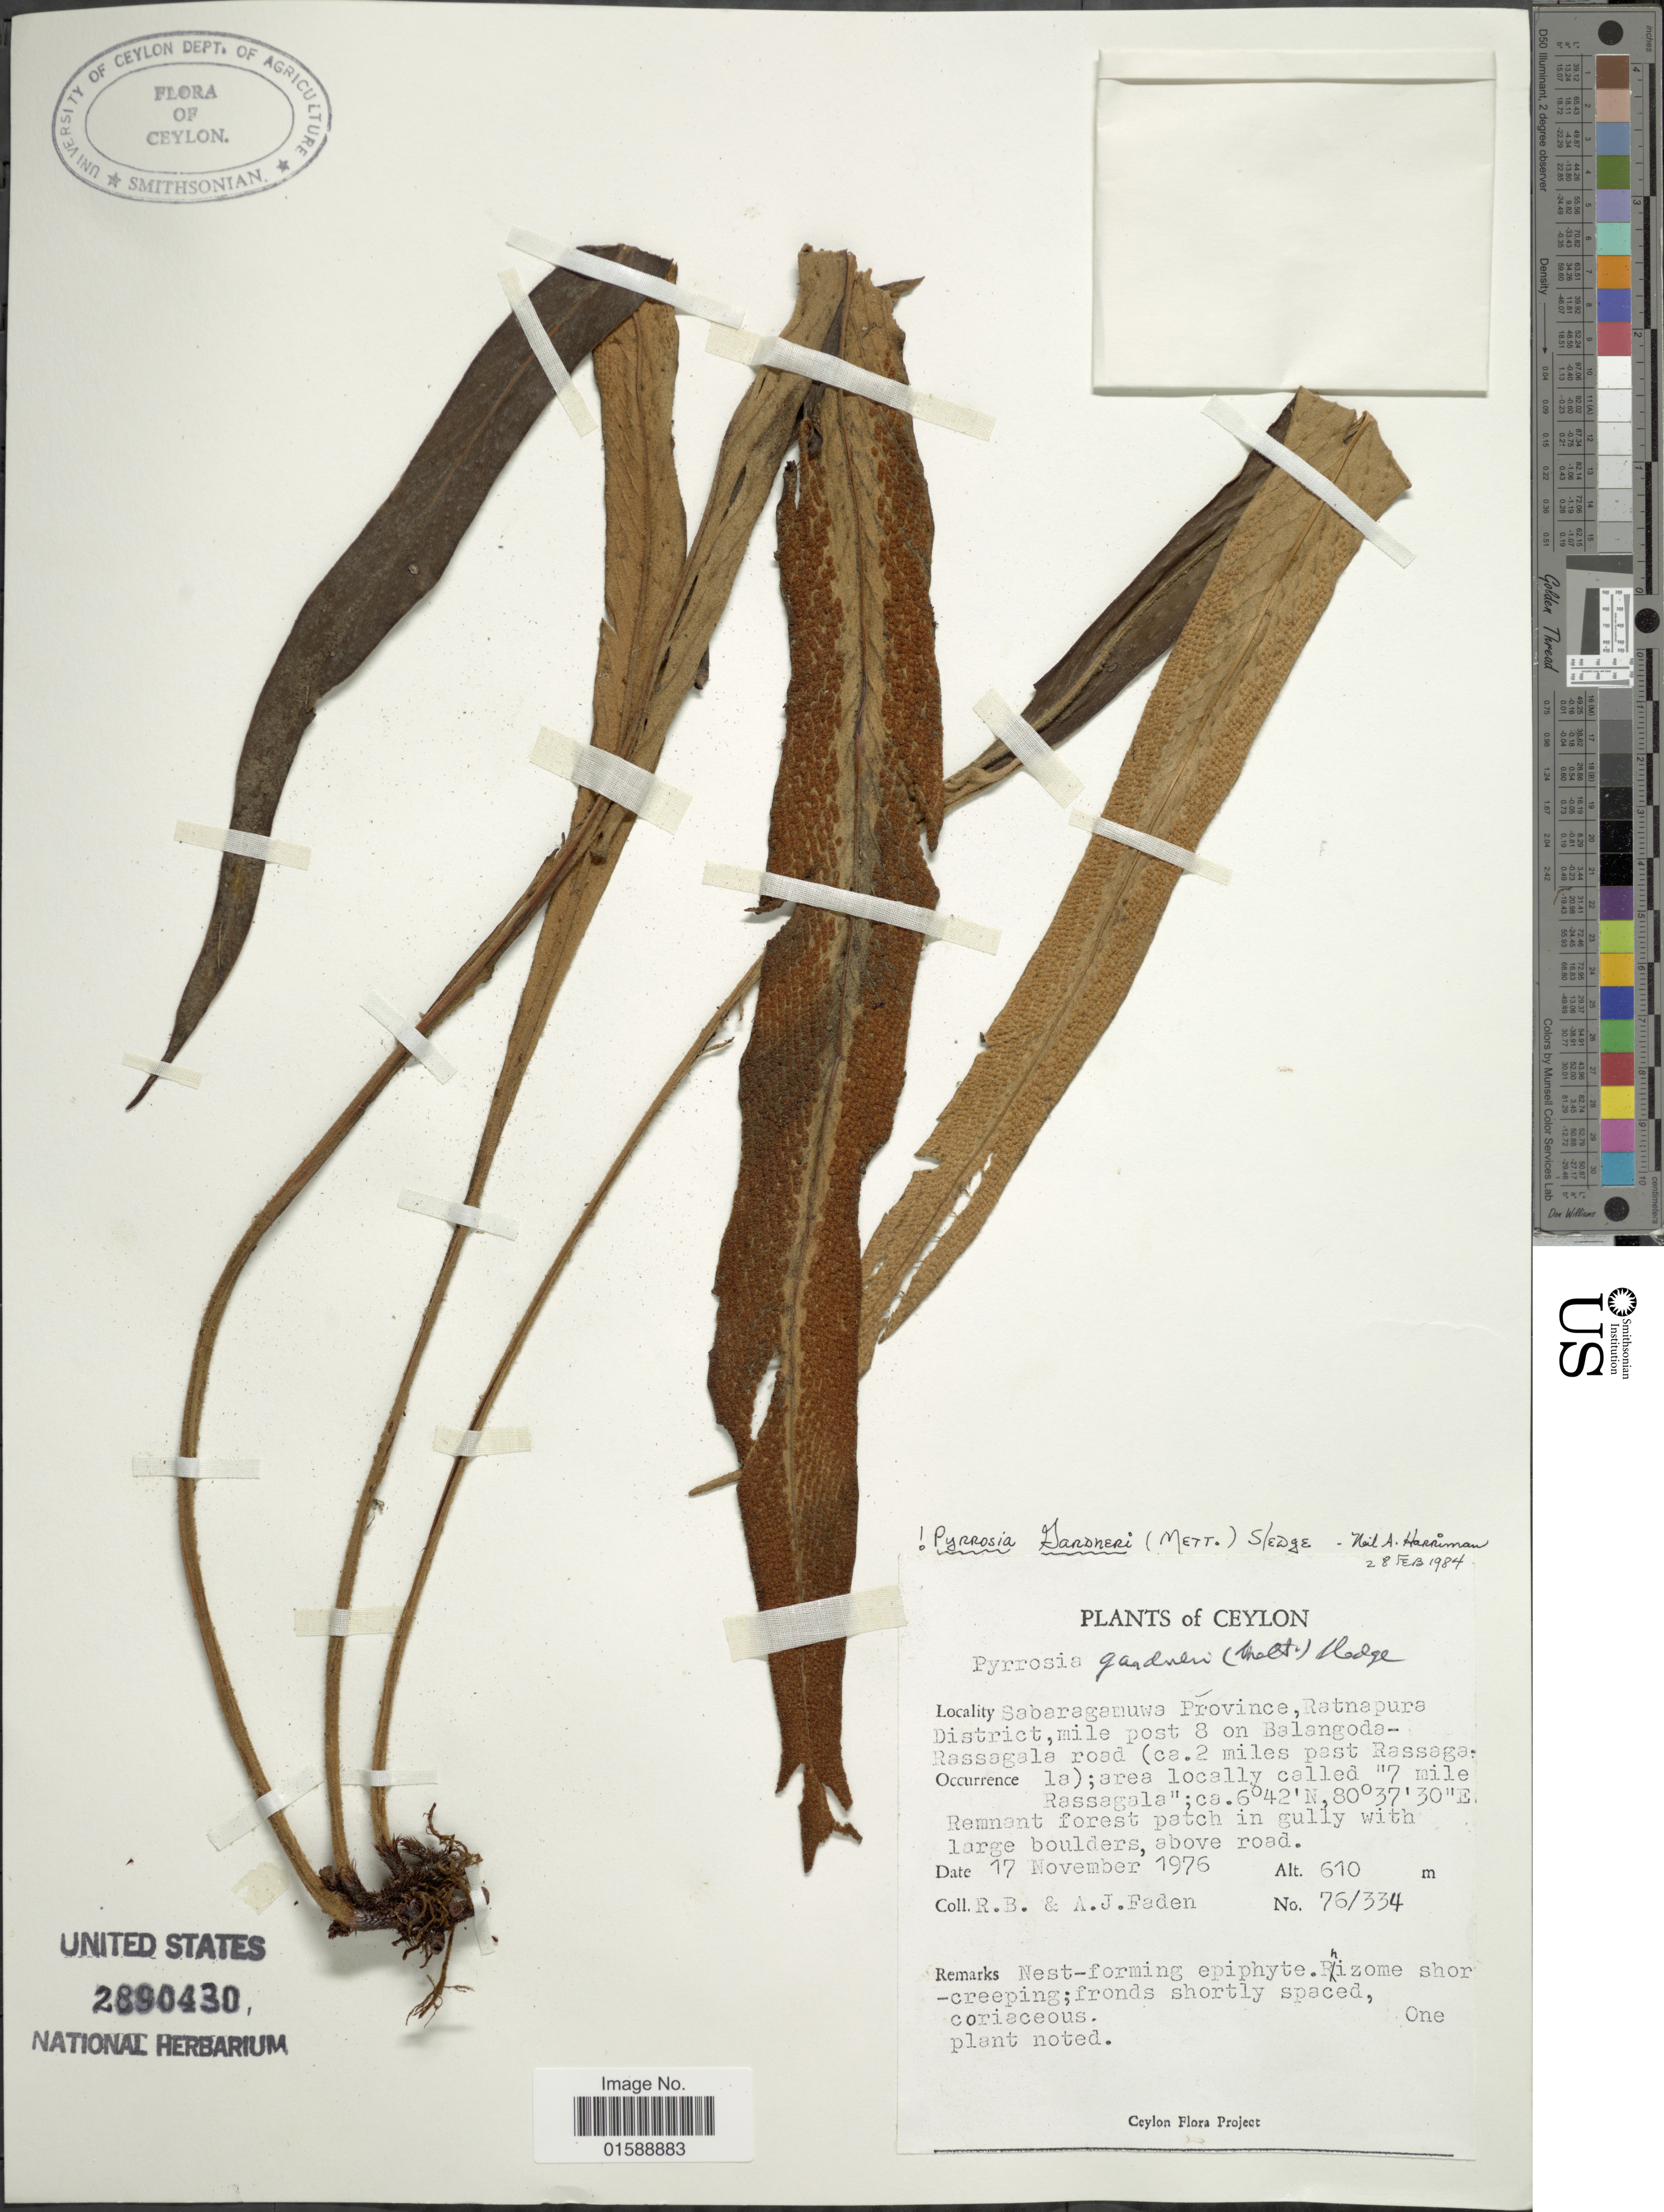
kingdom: Plantae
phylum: Tracheophyta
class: Polypodiopsida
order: Polypodiales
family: Polypodiaceae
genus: Pyrrosia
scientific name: Pyrrosia gardneri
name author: (Kunze ex Mett.) Sledge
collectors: R. B. Faden & A. J. Faden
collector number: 76/334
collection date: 1976-11-17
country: Sri Lanka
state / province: Sabaragamuwa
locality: Ceylon. Ratnapura District, mile post 8 on Balangoda-Rassagala road (ca. 2 mile past Rassagala). area locally called "7 mile Rassagala"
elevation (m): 610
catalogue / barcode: US 2890430